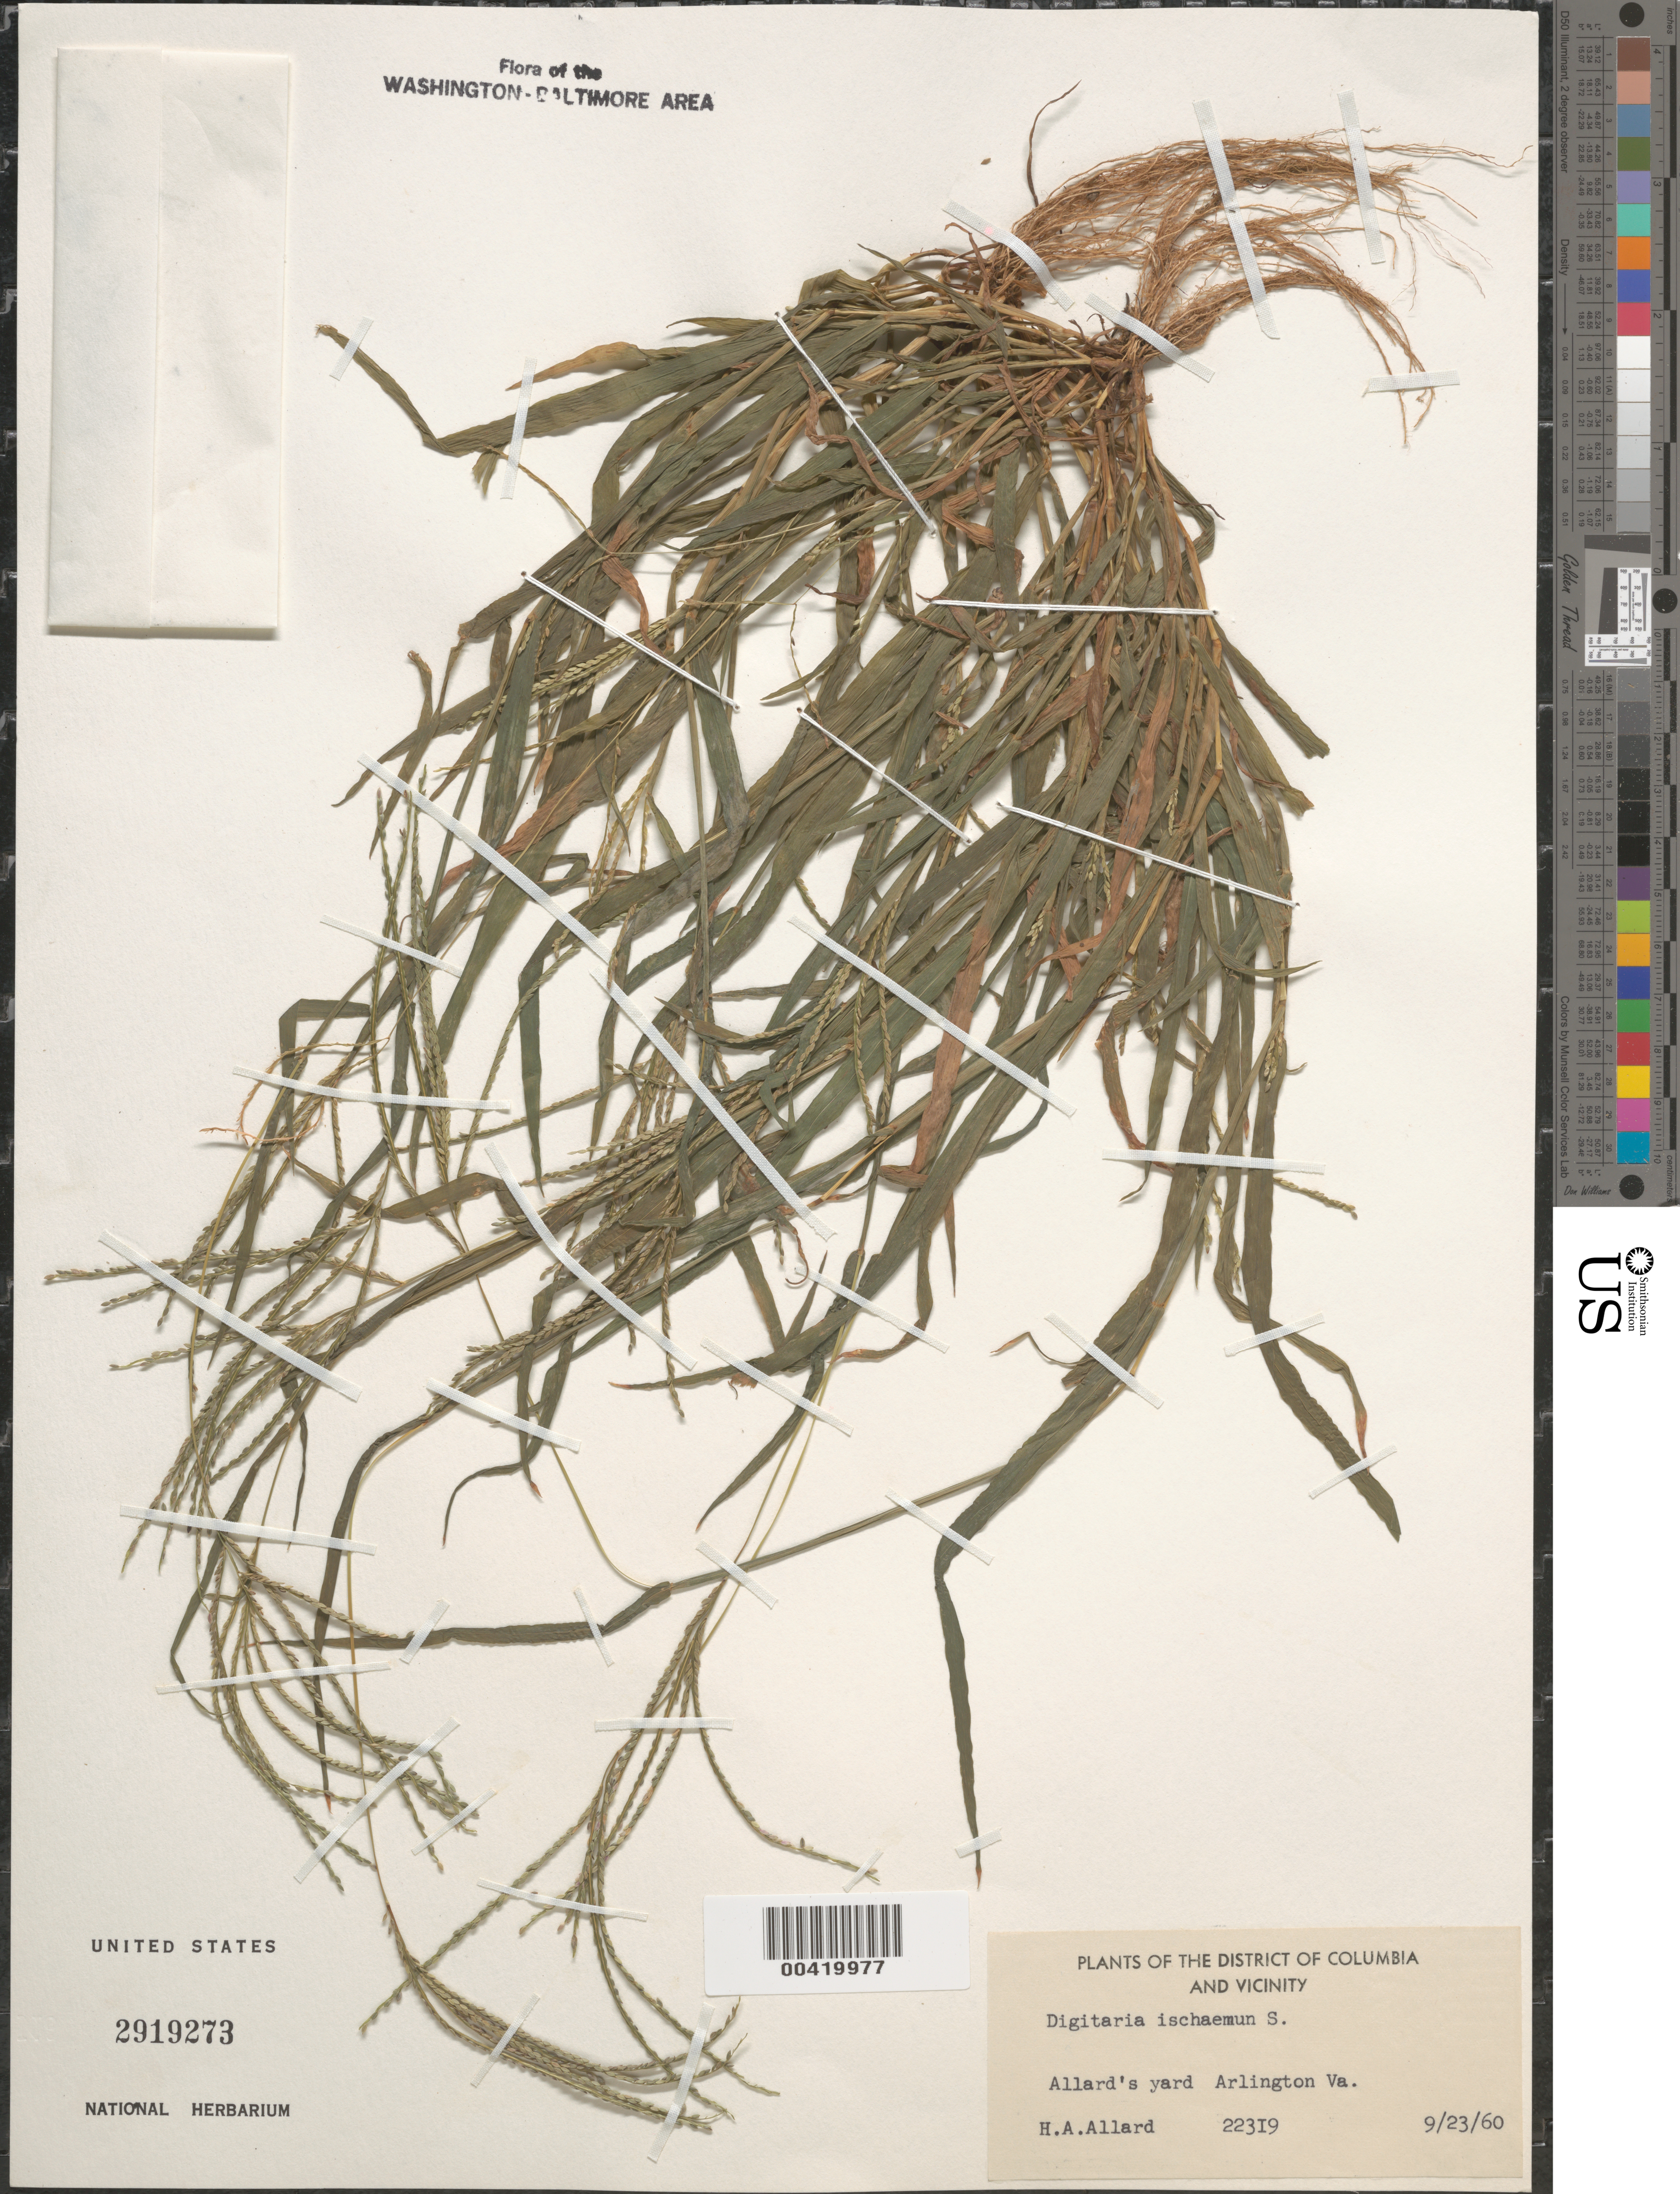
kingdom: Plantae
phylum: Tracheophyta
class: Liliopsida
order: Poales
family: Poaceae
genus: Digitaria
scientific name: Digitaria ischaemum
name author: (Schreber) Schreber ex Muhl.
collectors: H. A. Allard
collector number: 22319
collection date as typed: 23 Sep 1960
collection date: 1960-09-23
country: United States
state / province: Virginia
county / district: Arlington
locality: Allards Yard, Arlington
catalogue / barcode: US 2919273